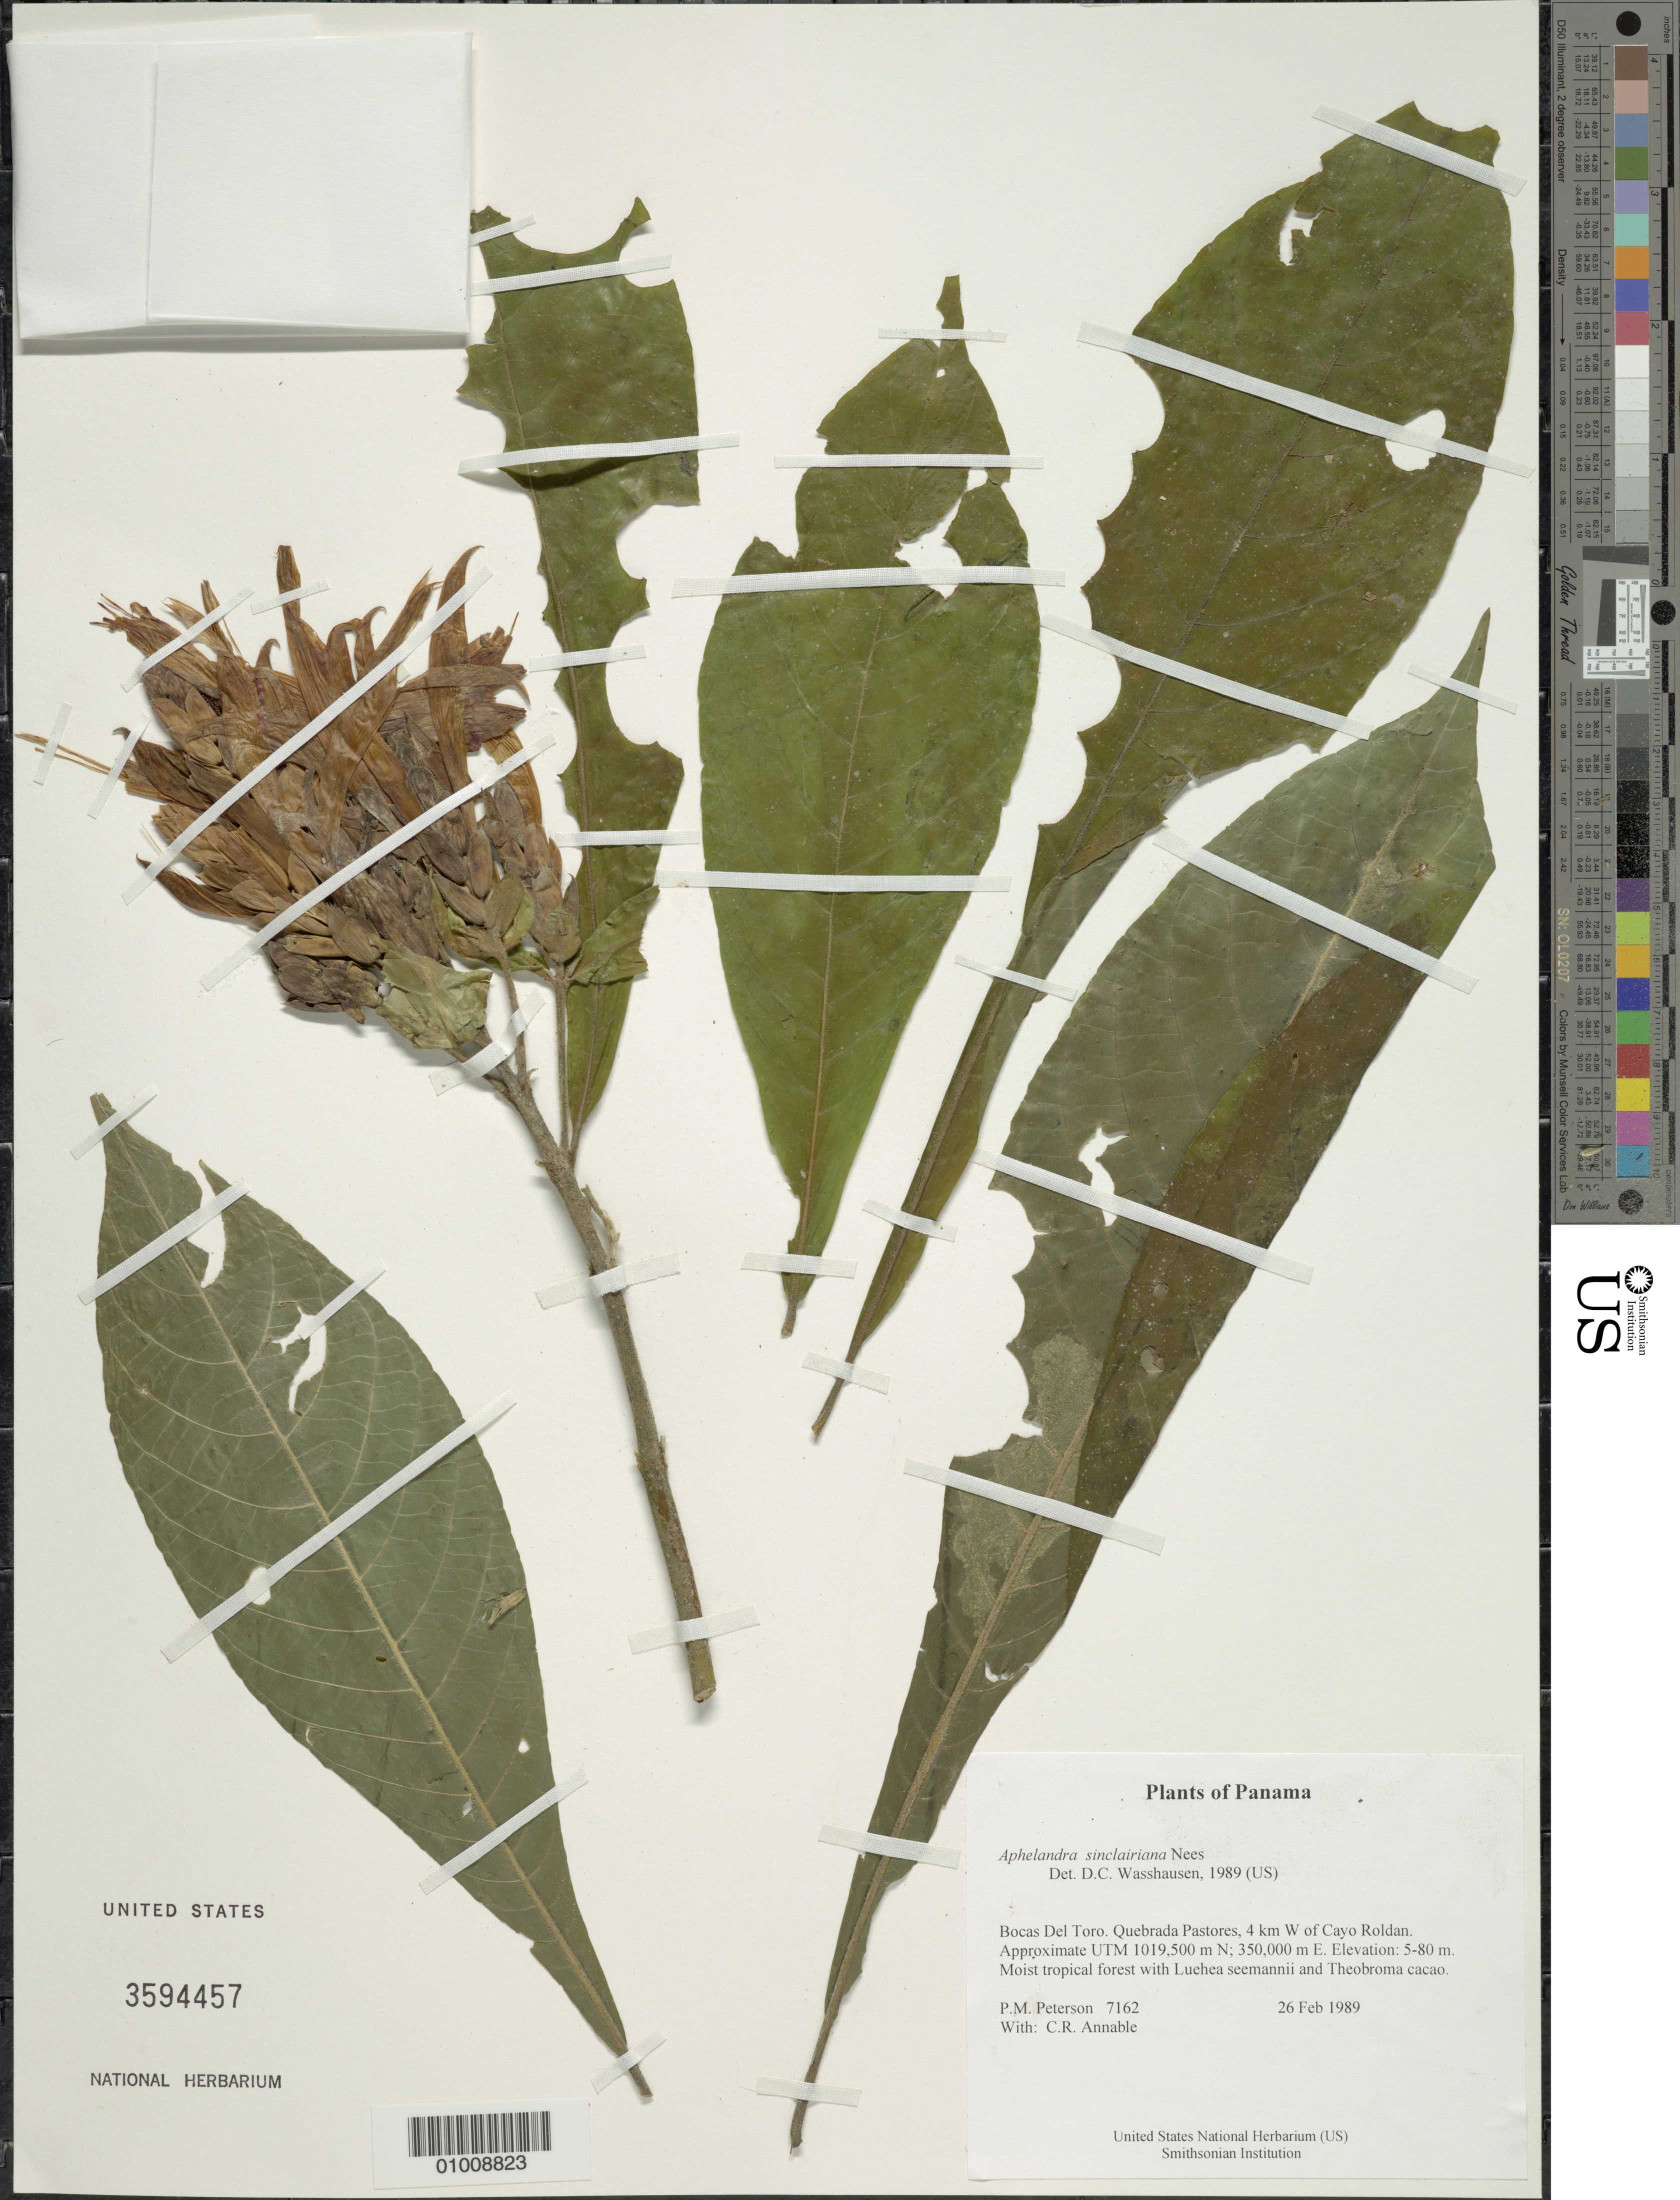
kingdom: Plantae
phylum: Tracheophyta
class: Magnoliopsida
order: Lamiales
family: Acanthaceae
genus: Aphelandra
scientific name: Aphelandra sinclairiana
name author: Nees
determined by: Wasshausen, Dieter C., (BOT), Smithsonian Institution - National Museum of Natural History (UNITED STATES)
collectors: P. M. Peterson & C. R. Annable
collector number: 07162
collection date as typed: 26 Feb 1989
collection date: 1989-02-26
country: Panama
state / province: Bocas del Toro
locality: Quebrada Pastores, 4 km W of Cayo Roldan. Approximate UTM 1019,500 m N; 350,000 m E.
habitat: Moist tropical forest with Luehea seemannii and Theobroma cacao.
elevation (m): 5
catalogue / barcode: US 3594457